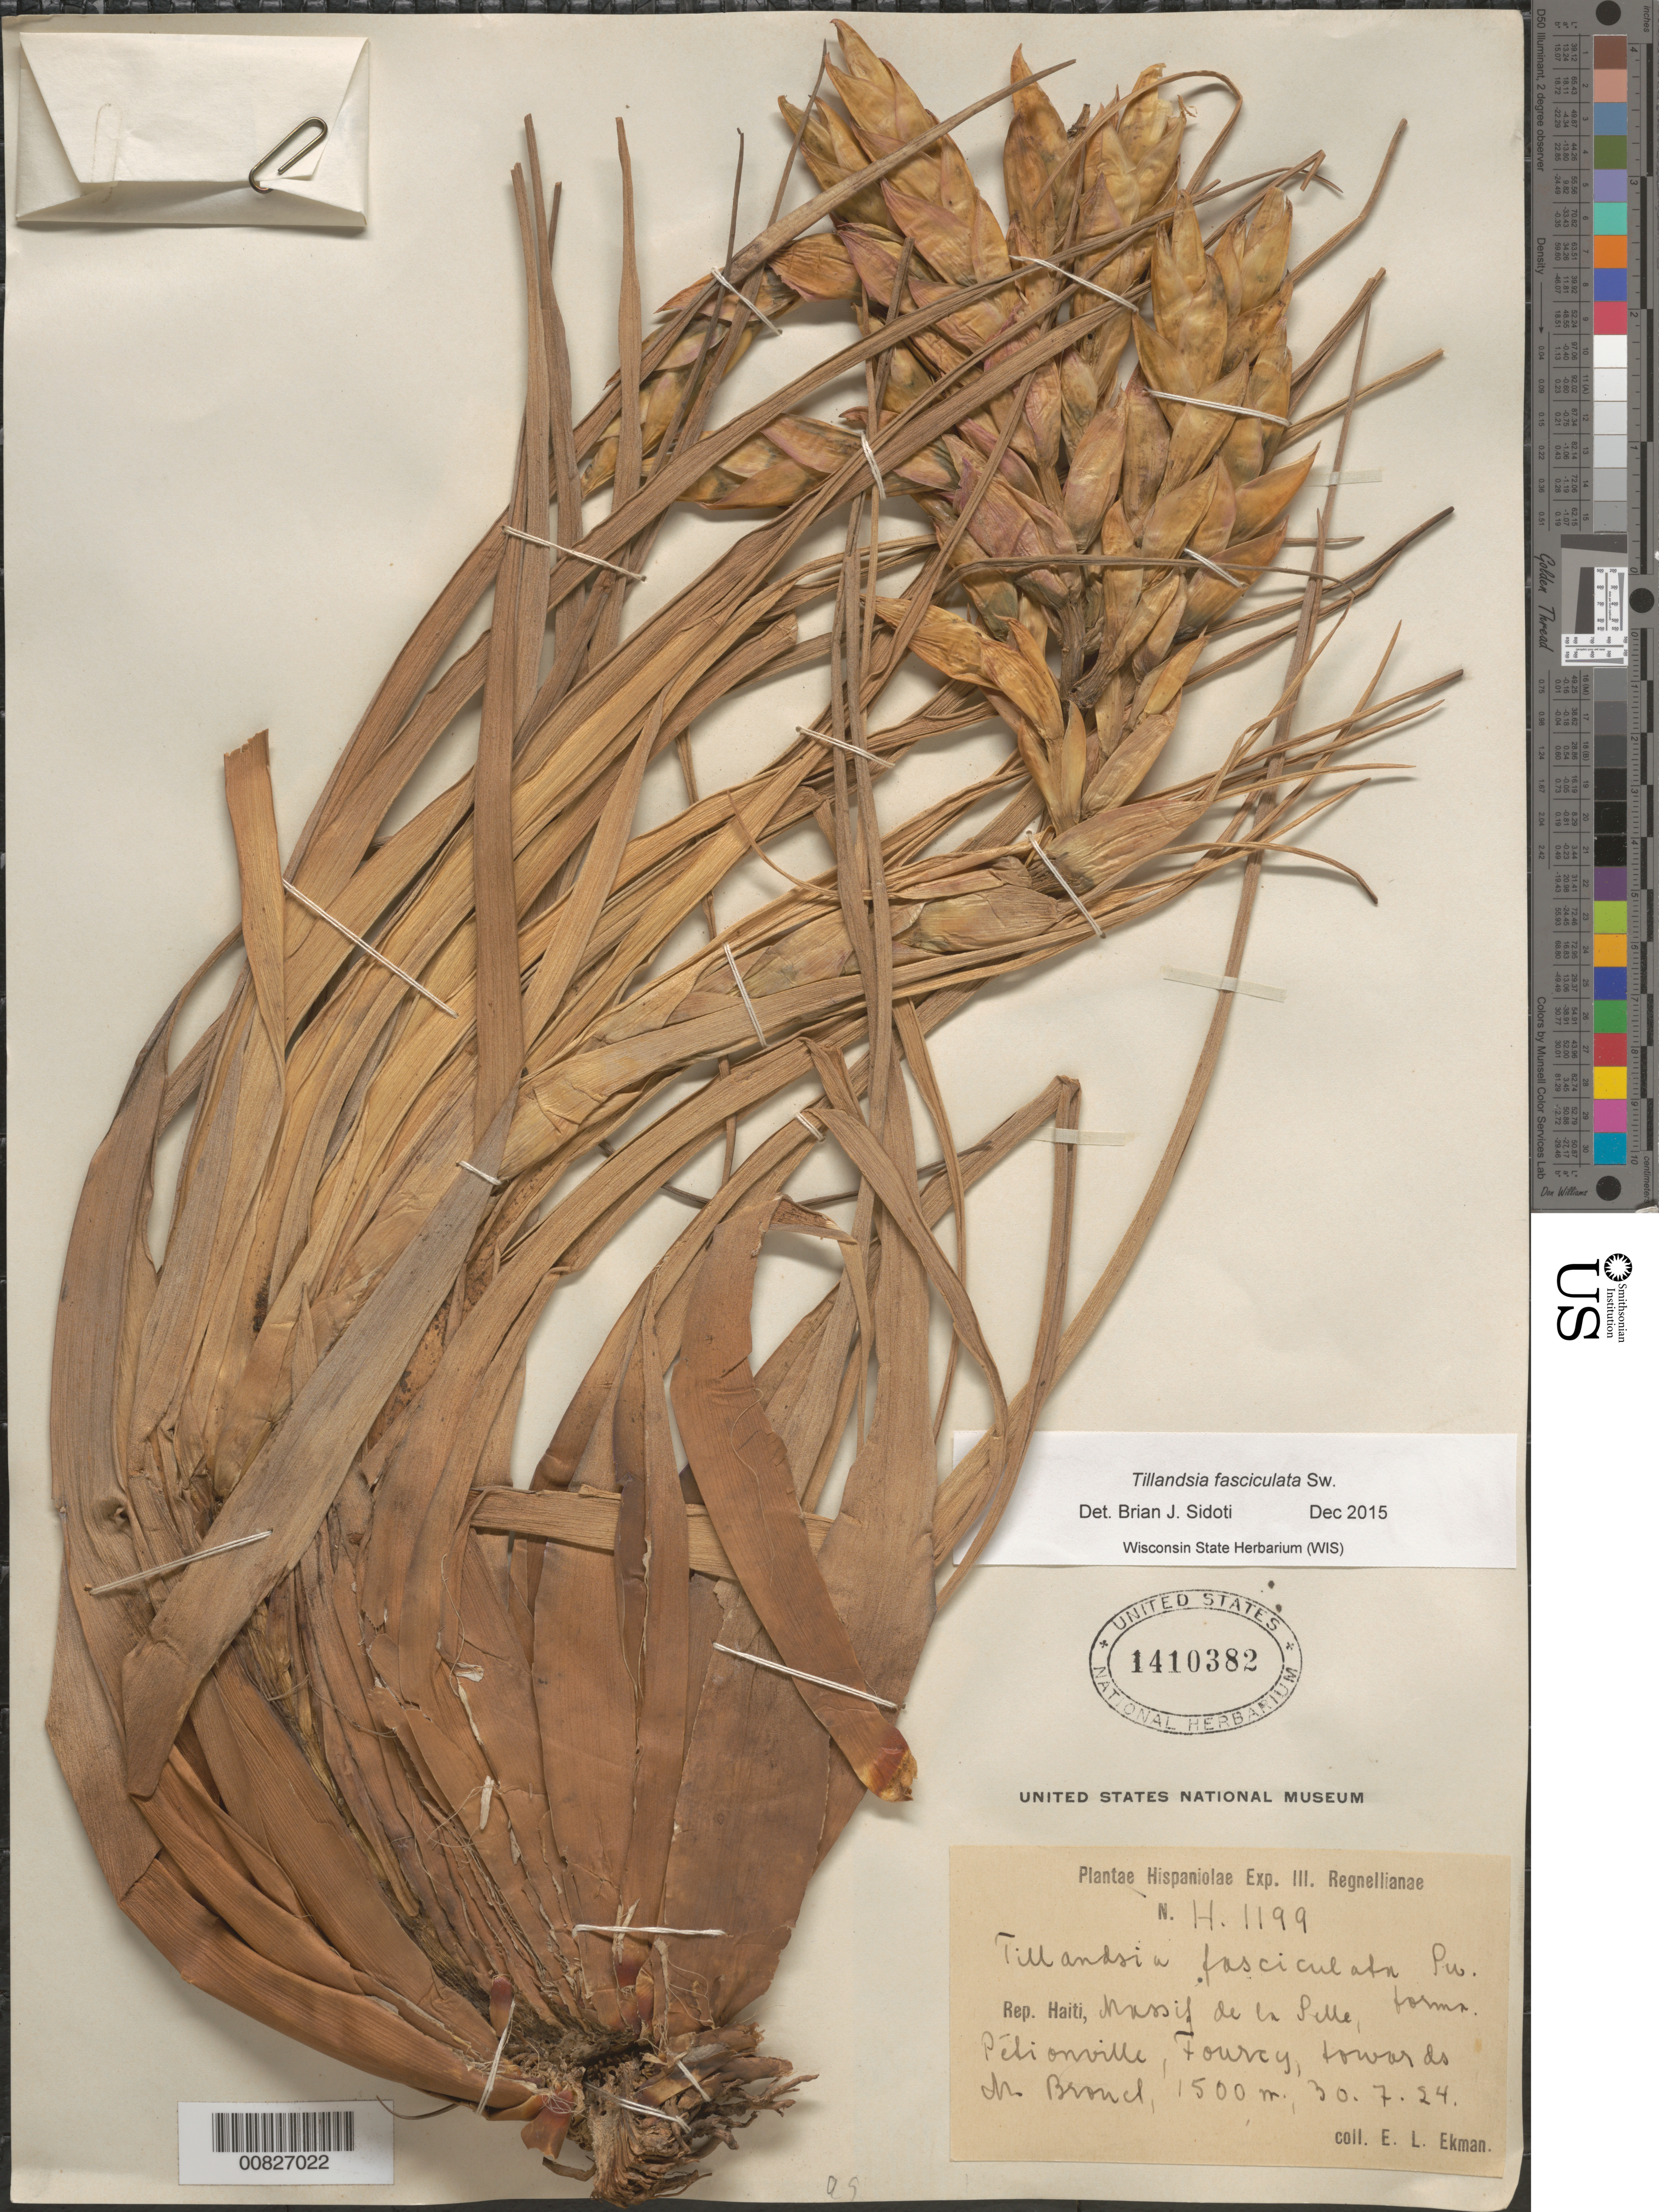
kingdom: Plantae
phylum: Tracheophyta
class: Liliopsida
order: Poales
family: Bromeliaceae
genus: Tillandsia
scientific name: Tillandsia fasciculata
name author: Sw.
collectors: E. L. Ekman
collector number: H 1199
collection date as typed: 30 Jul 1924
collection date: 1924-07-30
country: Haiti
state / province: Ouest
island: Hispaniola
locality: Massif de la Selle, Pétionville, Furcy, towards Morne Brouet.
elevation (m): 1500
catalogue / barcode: US 1410382